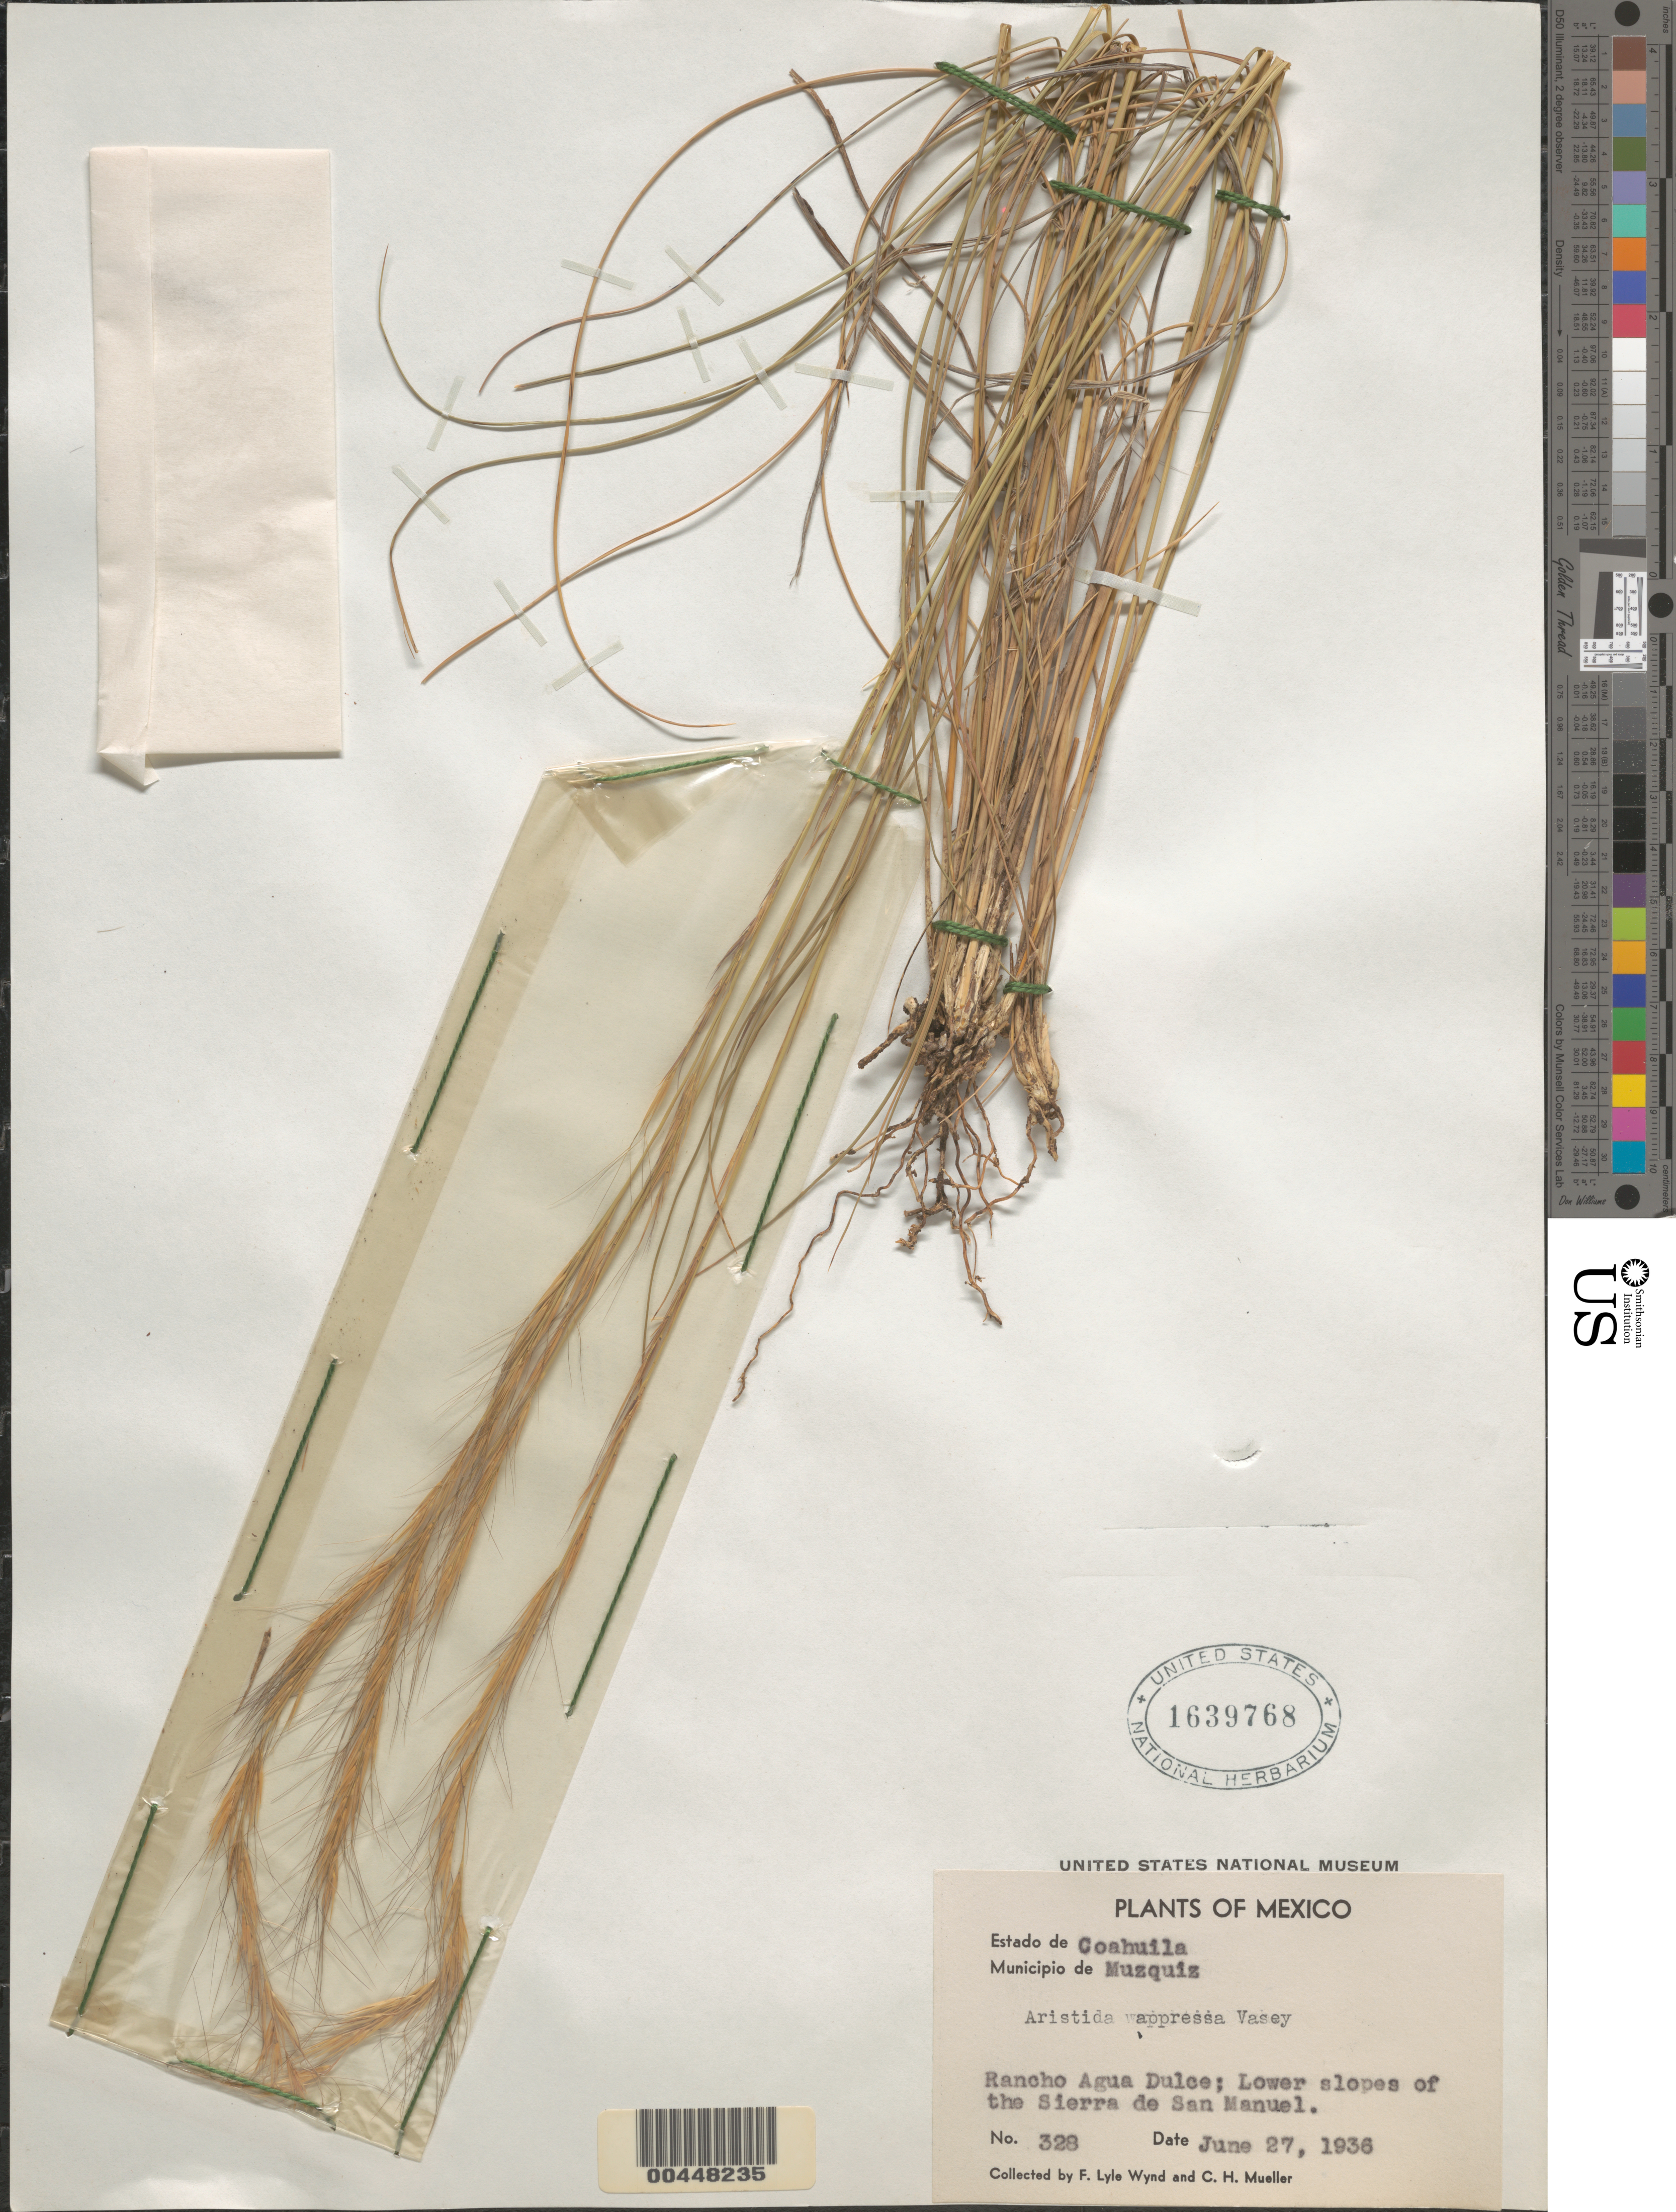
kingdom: Plantae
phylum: Tracheophyta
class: Liliopsida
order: Poales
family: Poaceae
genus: Aristida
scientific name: Aristida appressa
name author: Vasey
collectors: F. L. Wynd & C. H. Muller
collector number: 328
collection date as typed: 27 Jun 1936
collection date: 1936-06-27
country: Mexico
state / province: Coahuila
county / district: Múzquiz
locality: Rancho Agua Dulce, lower slopes of the Sierra de San Manuel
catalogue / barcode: US 1639768